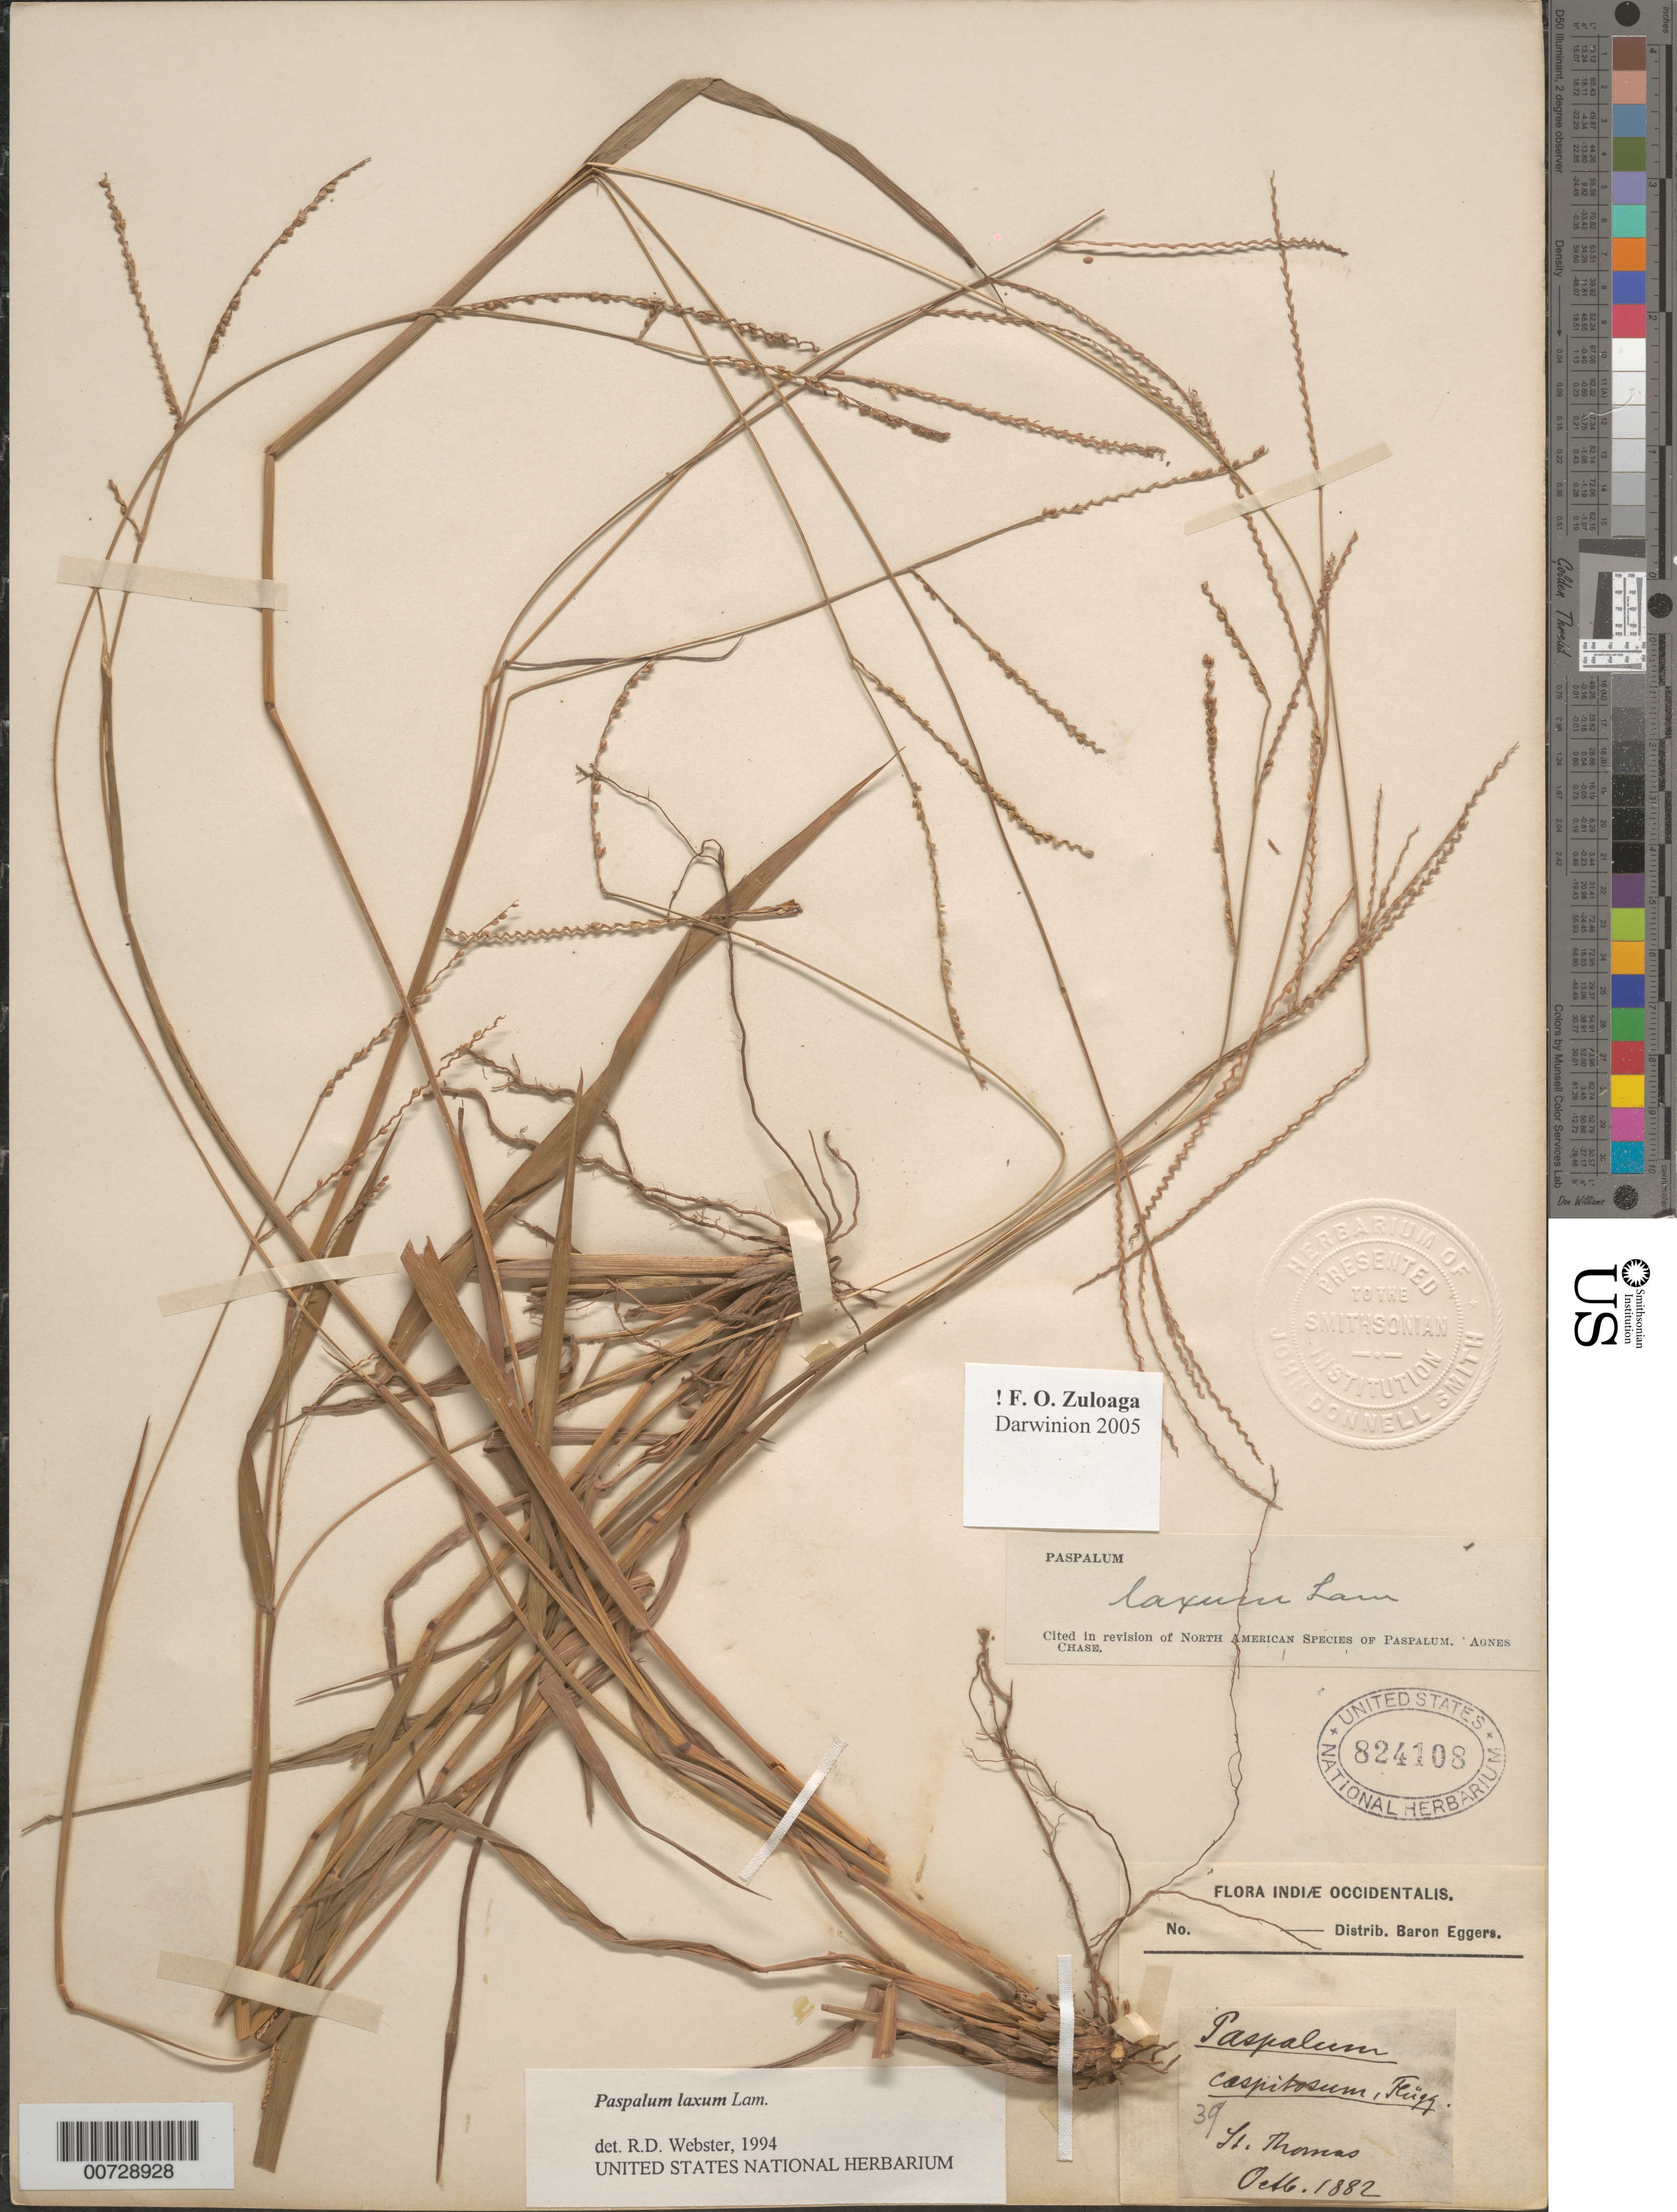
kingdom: Plantae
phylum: Tracheophyta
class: Liliopsida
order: Poales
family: Poaceae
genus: Paspalum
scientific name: Paspalum laxum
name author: Lam.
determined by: Webster, Robert D.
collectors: H. F. A. von Eggers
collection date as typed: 06 Oct 1882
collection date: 1882-10-06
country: U.S. Virgin Islands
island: St. Thomas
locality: St. Thomas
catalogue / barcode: US 824108